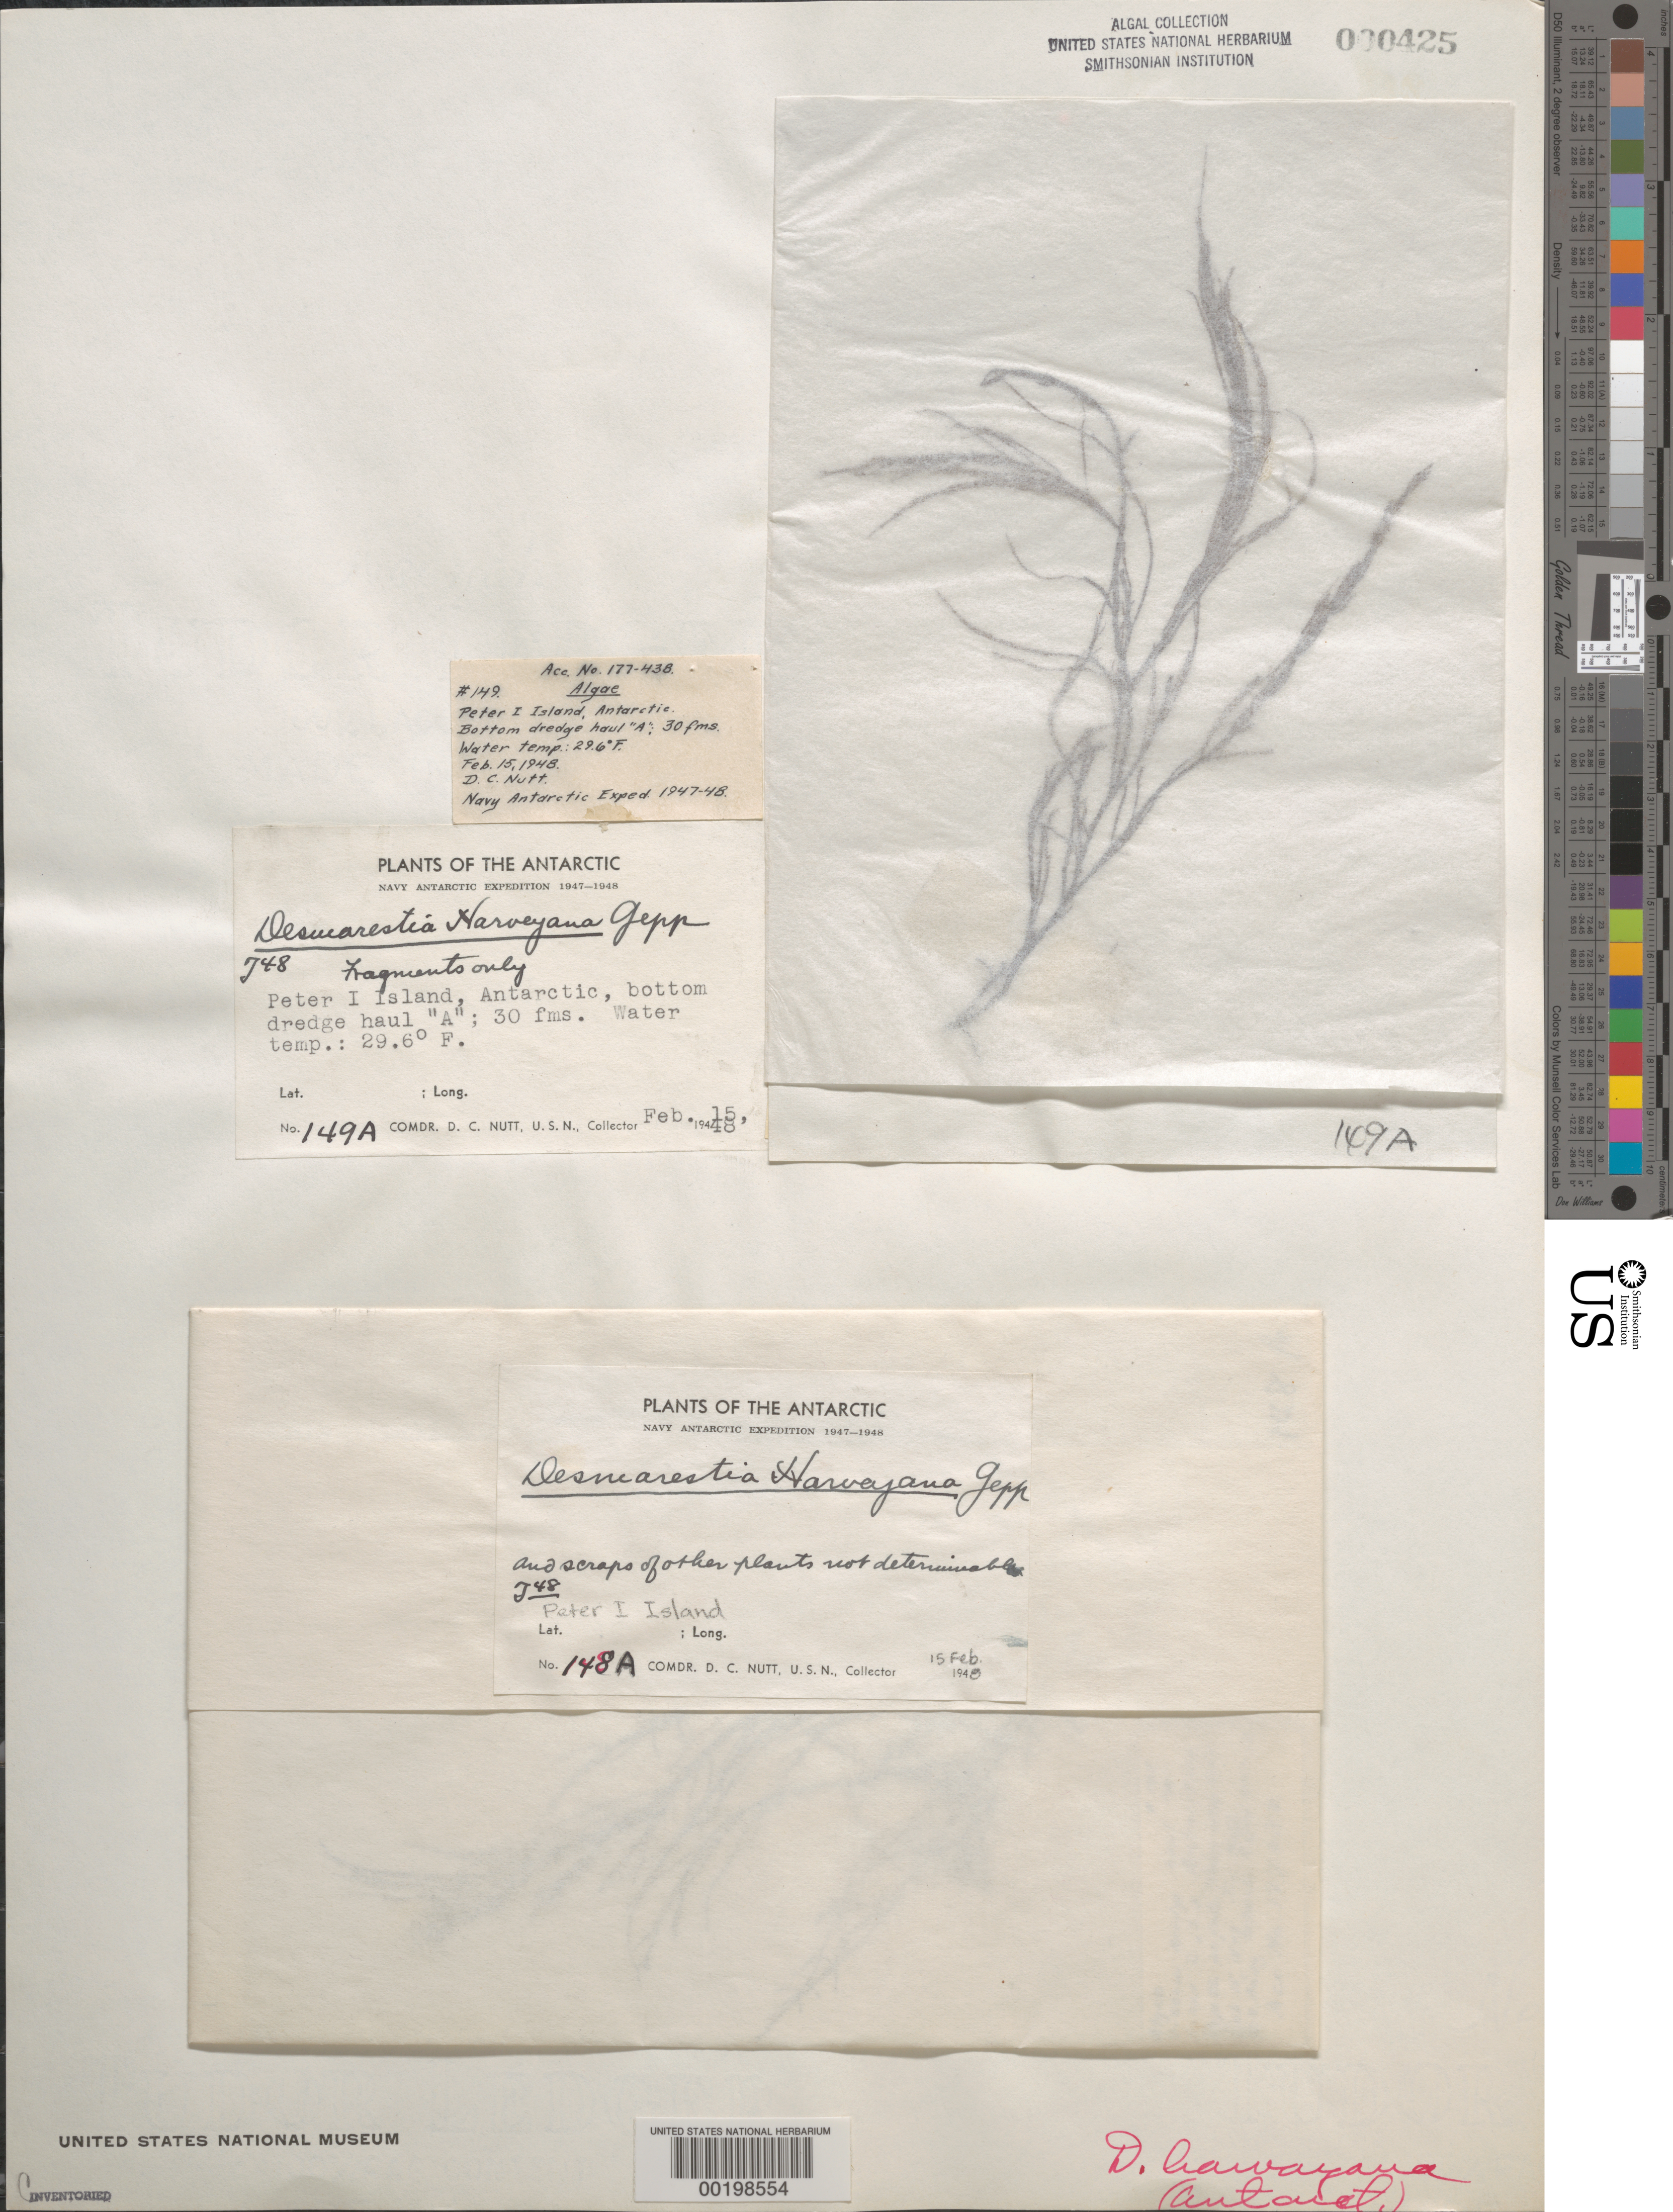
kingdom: Chromista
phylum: Ochrophyta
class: Phaeophyceae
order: Desmarestiales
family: Desmarestiaceae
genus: Desmarestia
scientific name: Desmarestia harveyana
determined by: Taylor, William R.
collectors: D. Nutt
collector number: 148a & 149a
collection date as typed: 15 Feb 1948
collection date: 1948-02-15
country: Antarctica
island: Peter I Island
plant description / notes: US Navy Antarctic Expedition, 1947-1948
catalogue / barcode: US 425